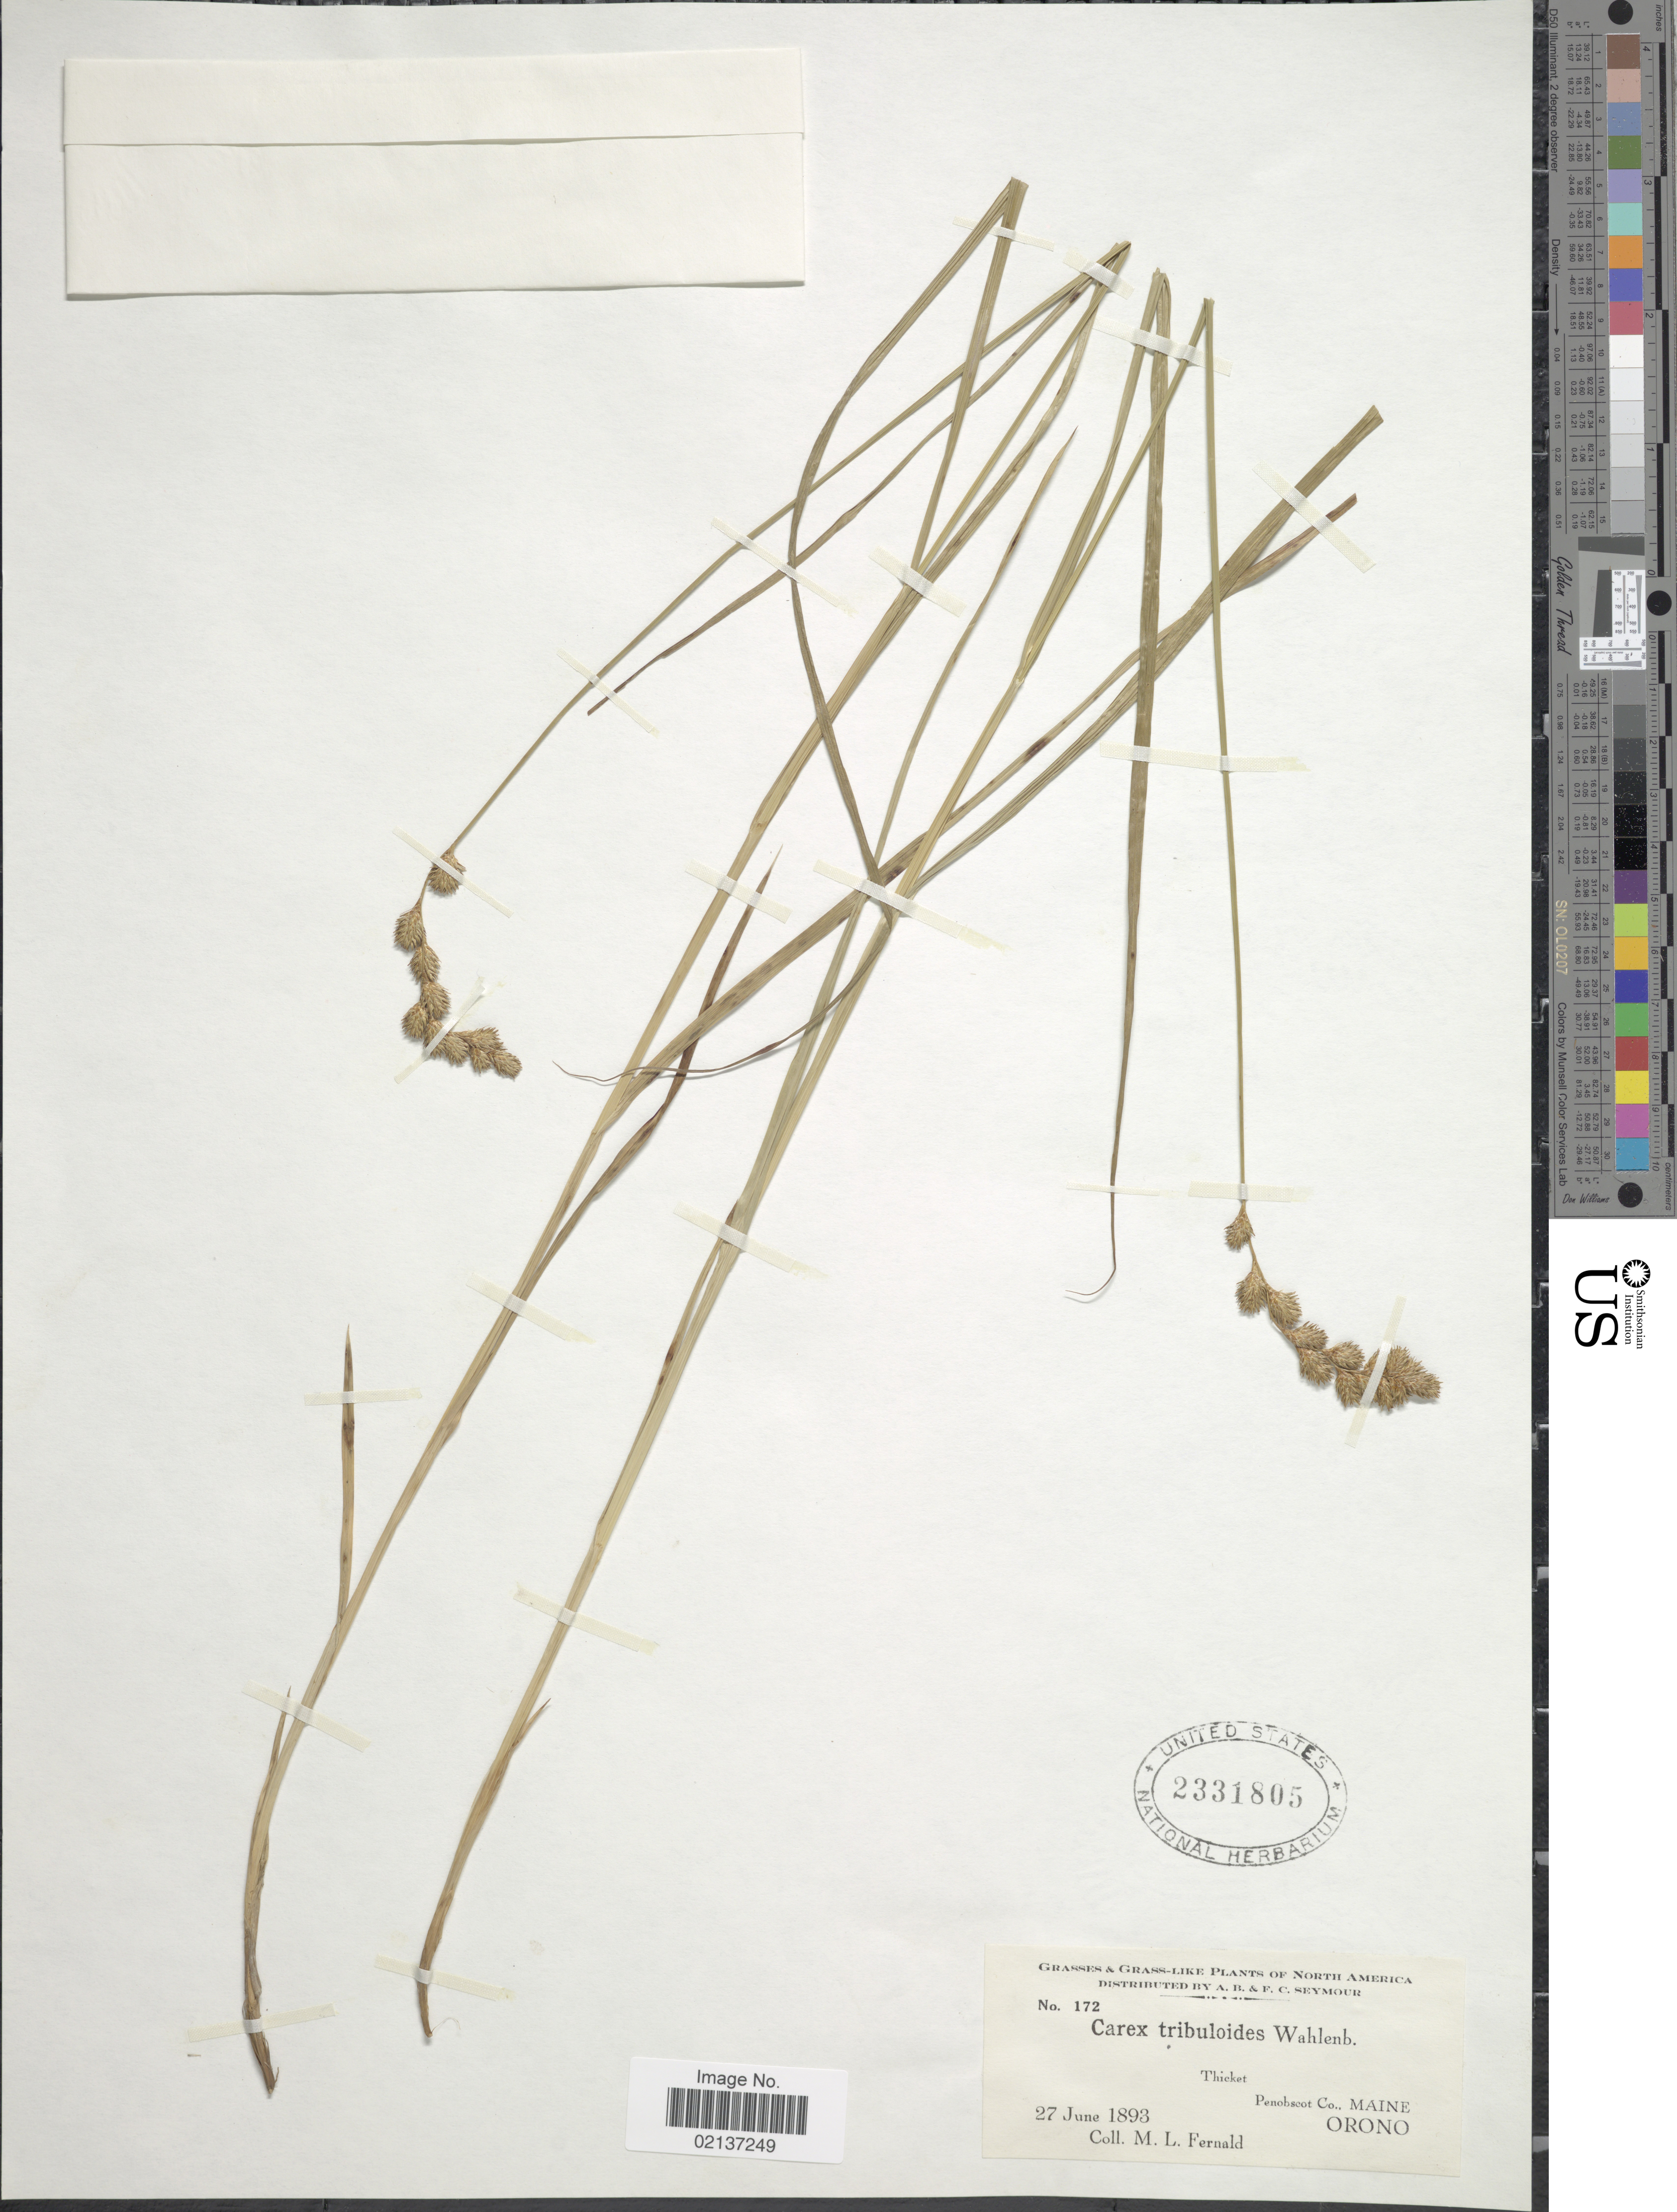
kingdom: Plantae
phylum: Tracheophyta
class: Liliopsida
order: Poales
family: Cyperaceae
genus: Carex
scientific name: Carex tribuloides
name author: Wahlenb.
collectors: M. L. Fernald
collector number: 172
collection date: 1893-06-27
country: United States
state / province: Maine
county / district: Penobscot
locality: Grasses & grass-like thicket, Orono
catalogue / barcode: US 2331805